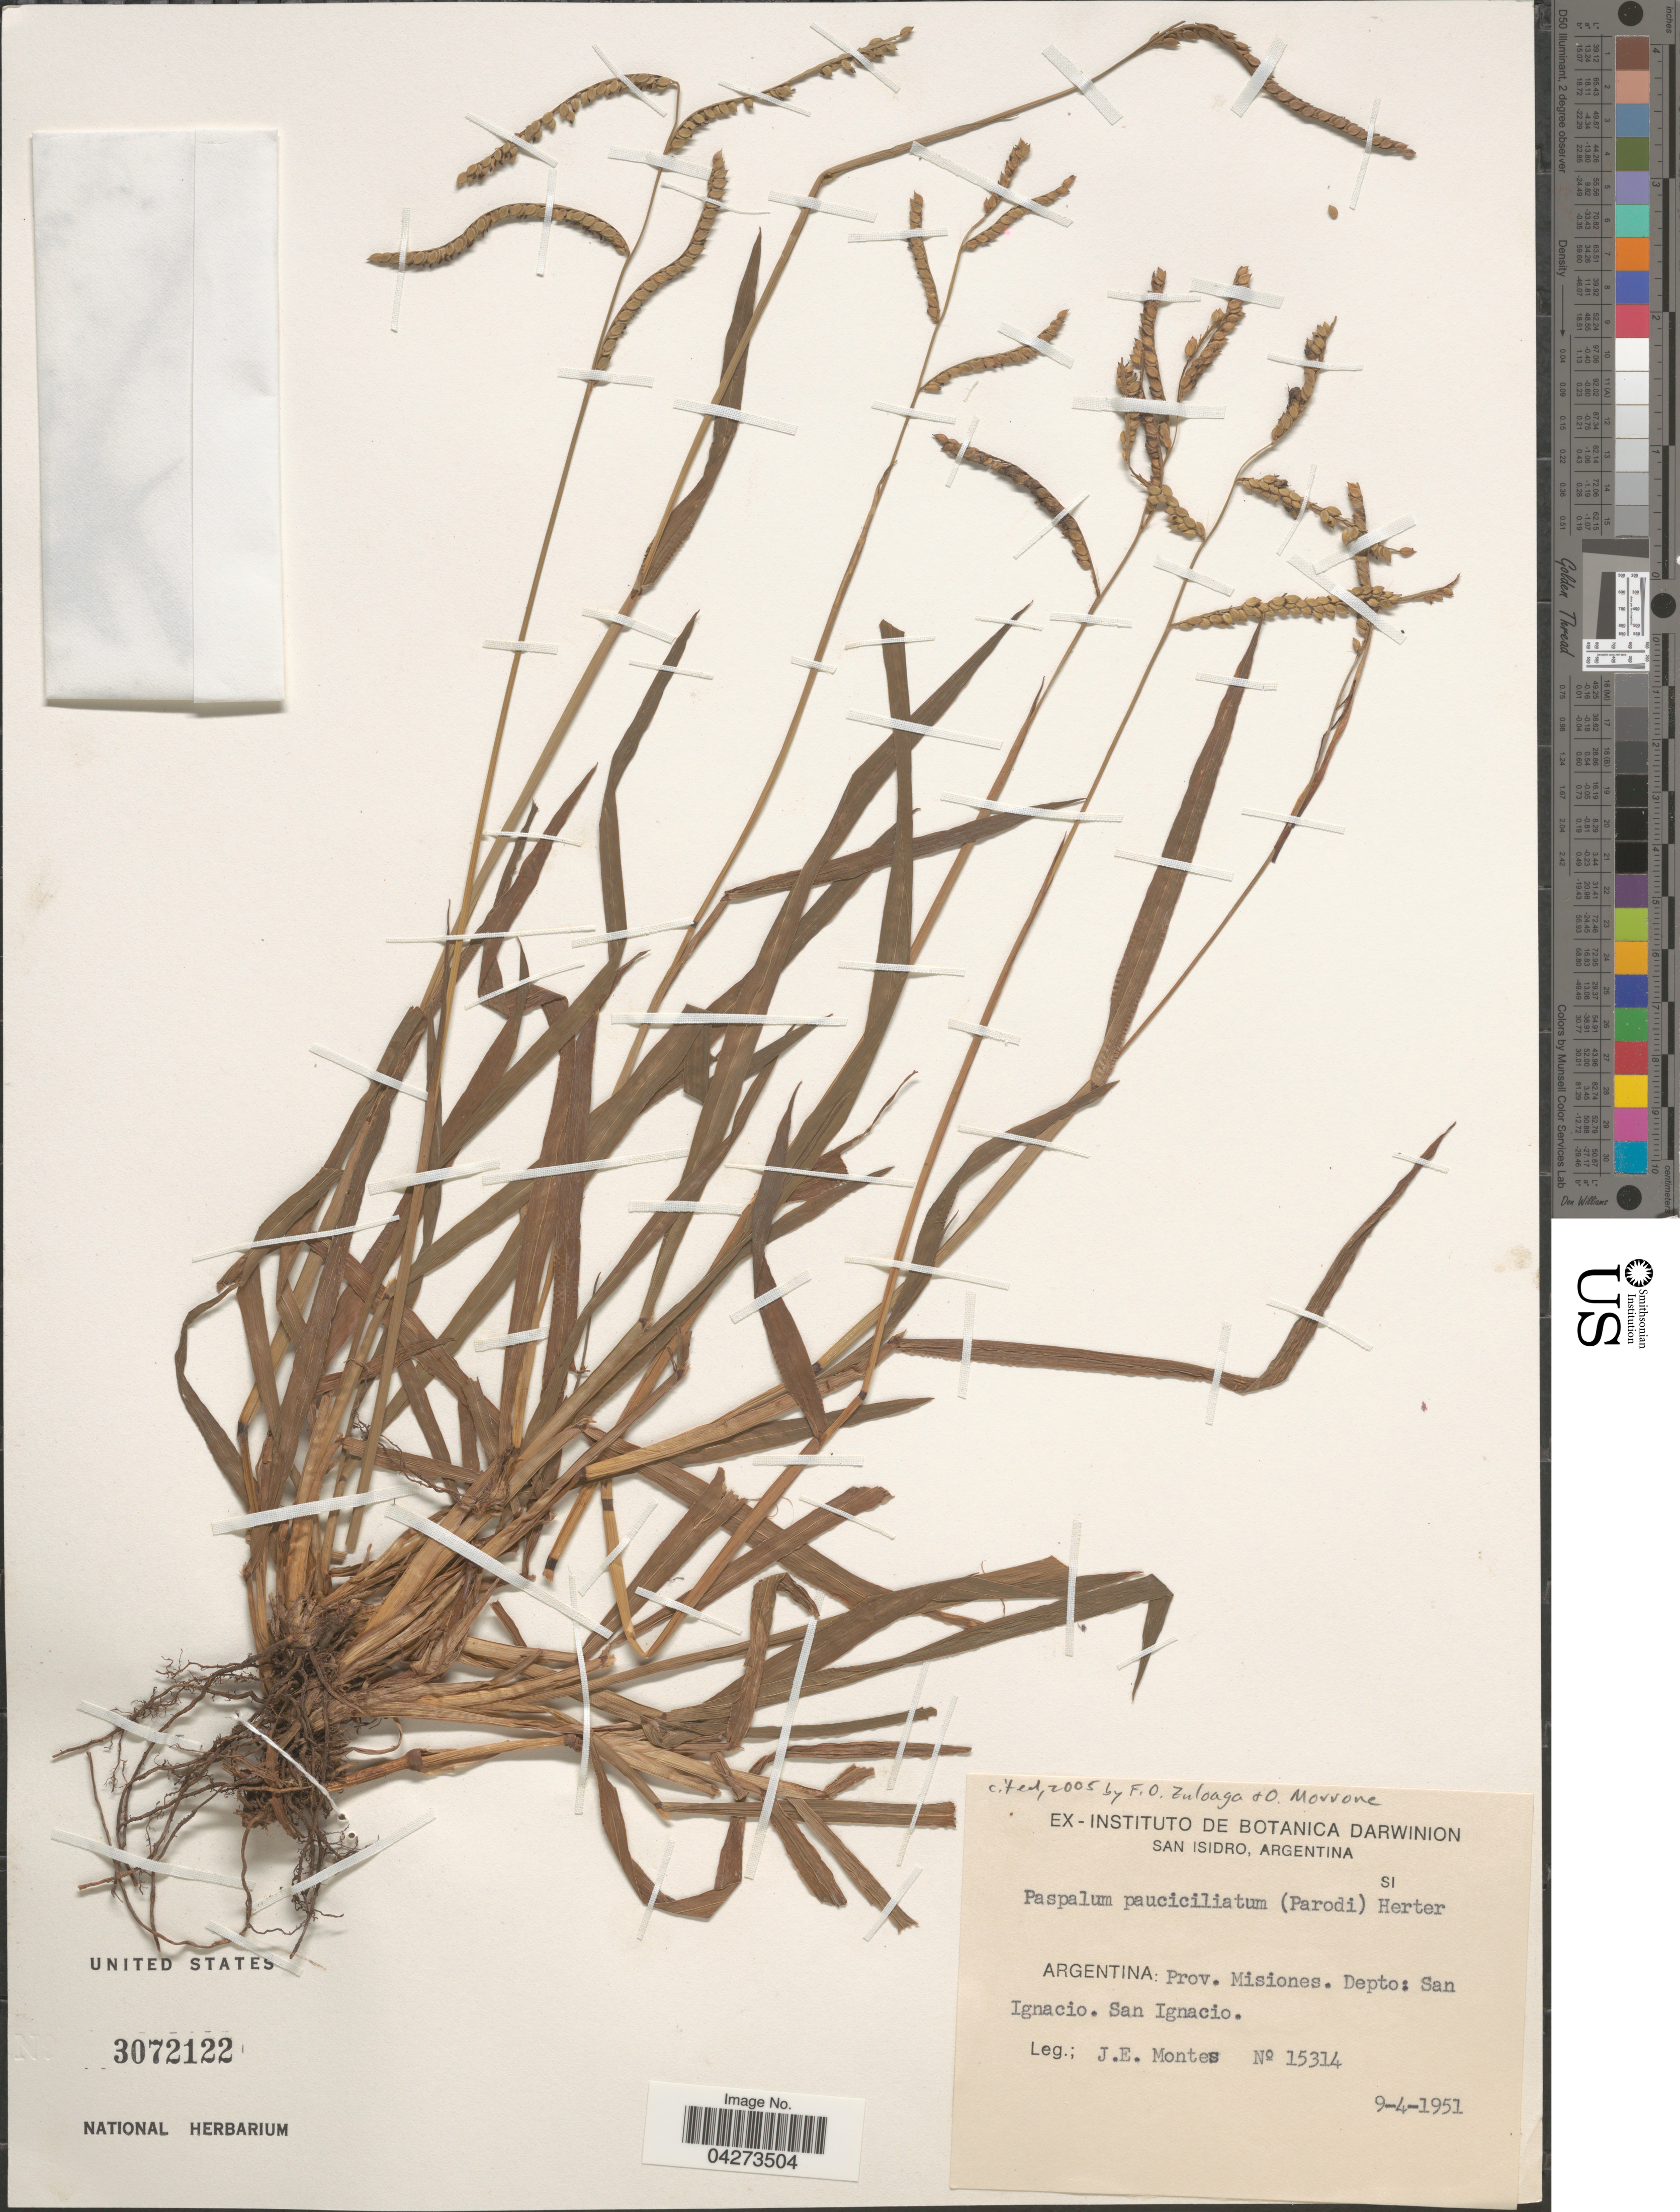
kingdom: Plantae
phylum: Tracheophyta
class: Liliopsida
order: Poales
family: Poaceae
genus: Paspalum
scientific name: Paspalum pauciciliatum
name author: (Parodi) Herter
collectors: J. E. Montes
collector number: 15314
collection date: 1951-04-09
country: Argentina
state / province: Misiones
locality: Depto: San Ignacio. San Ignacio.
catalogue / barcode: US 3072122